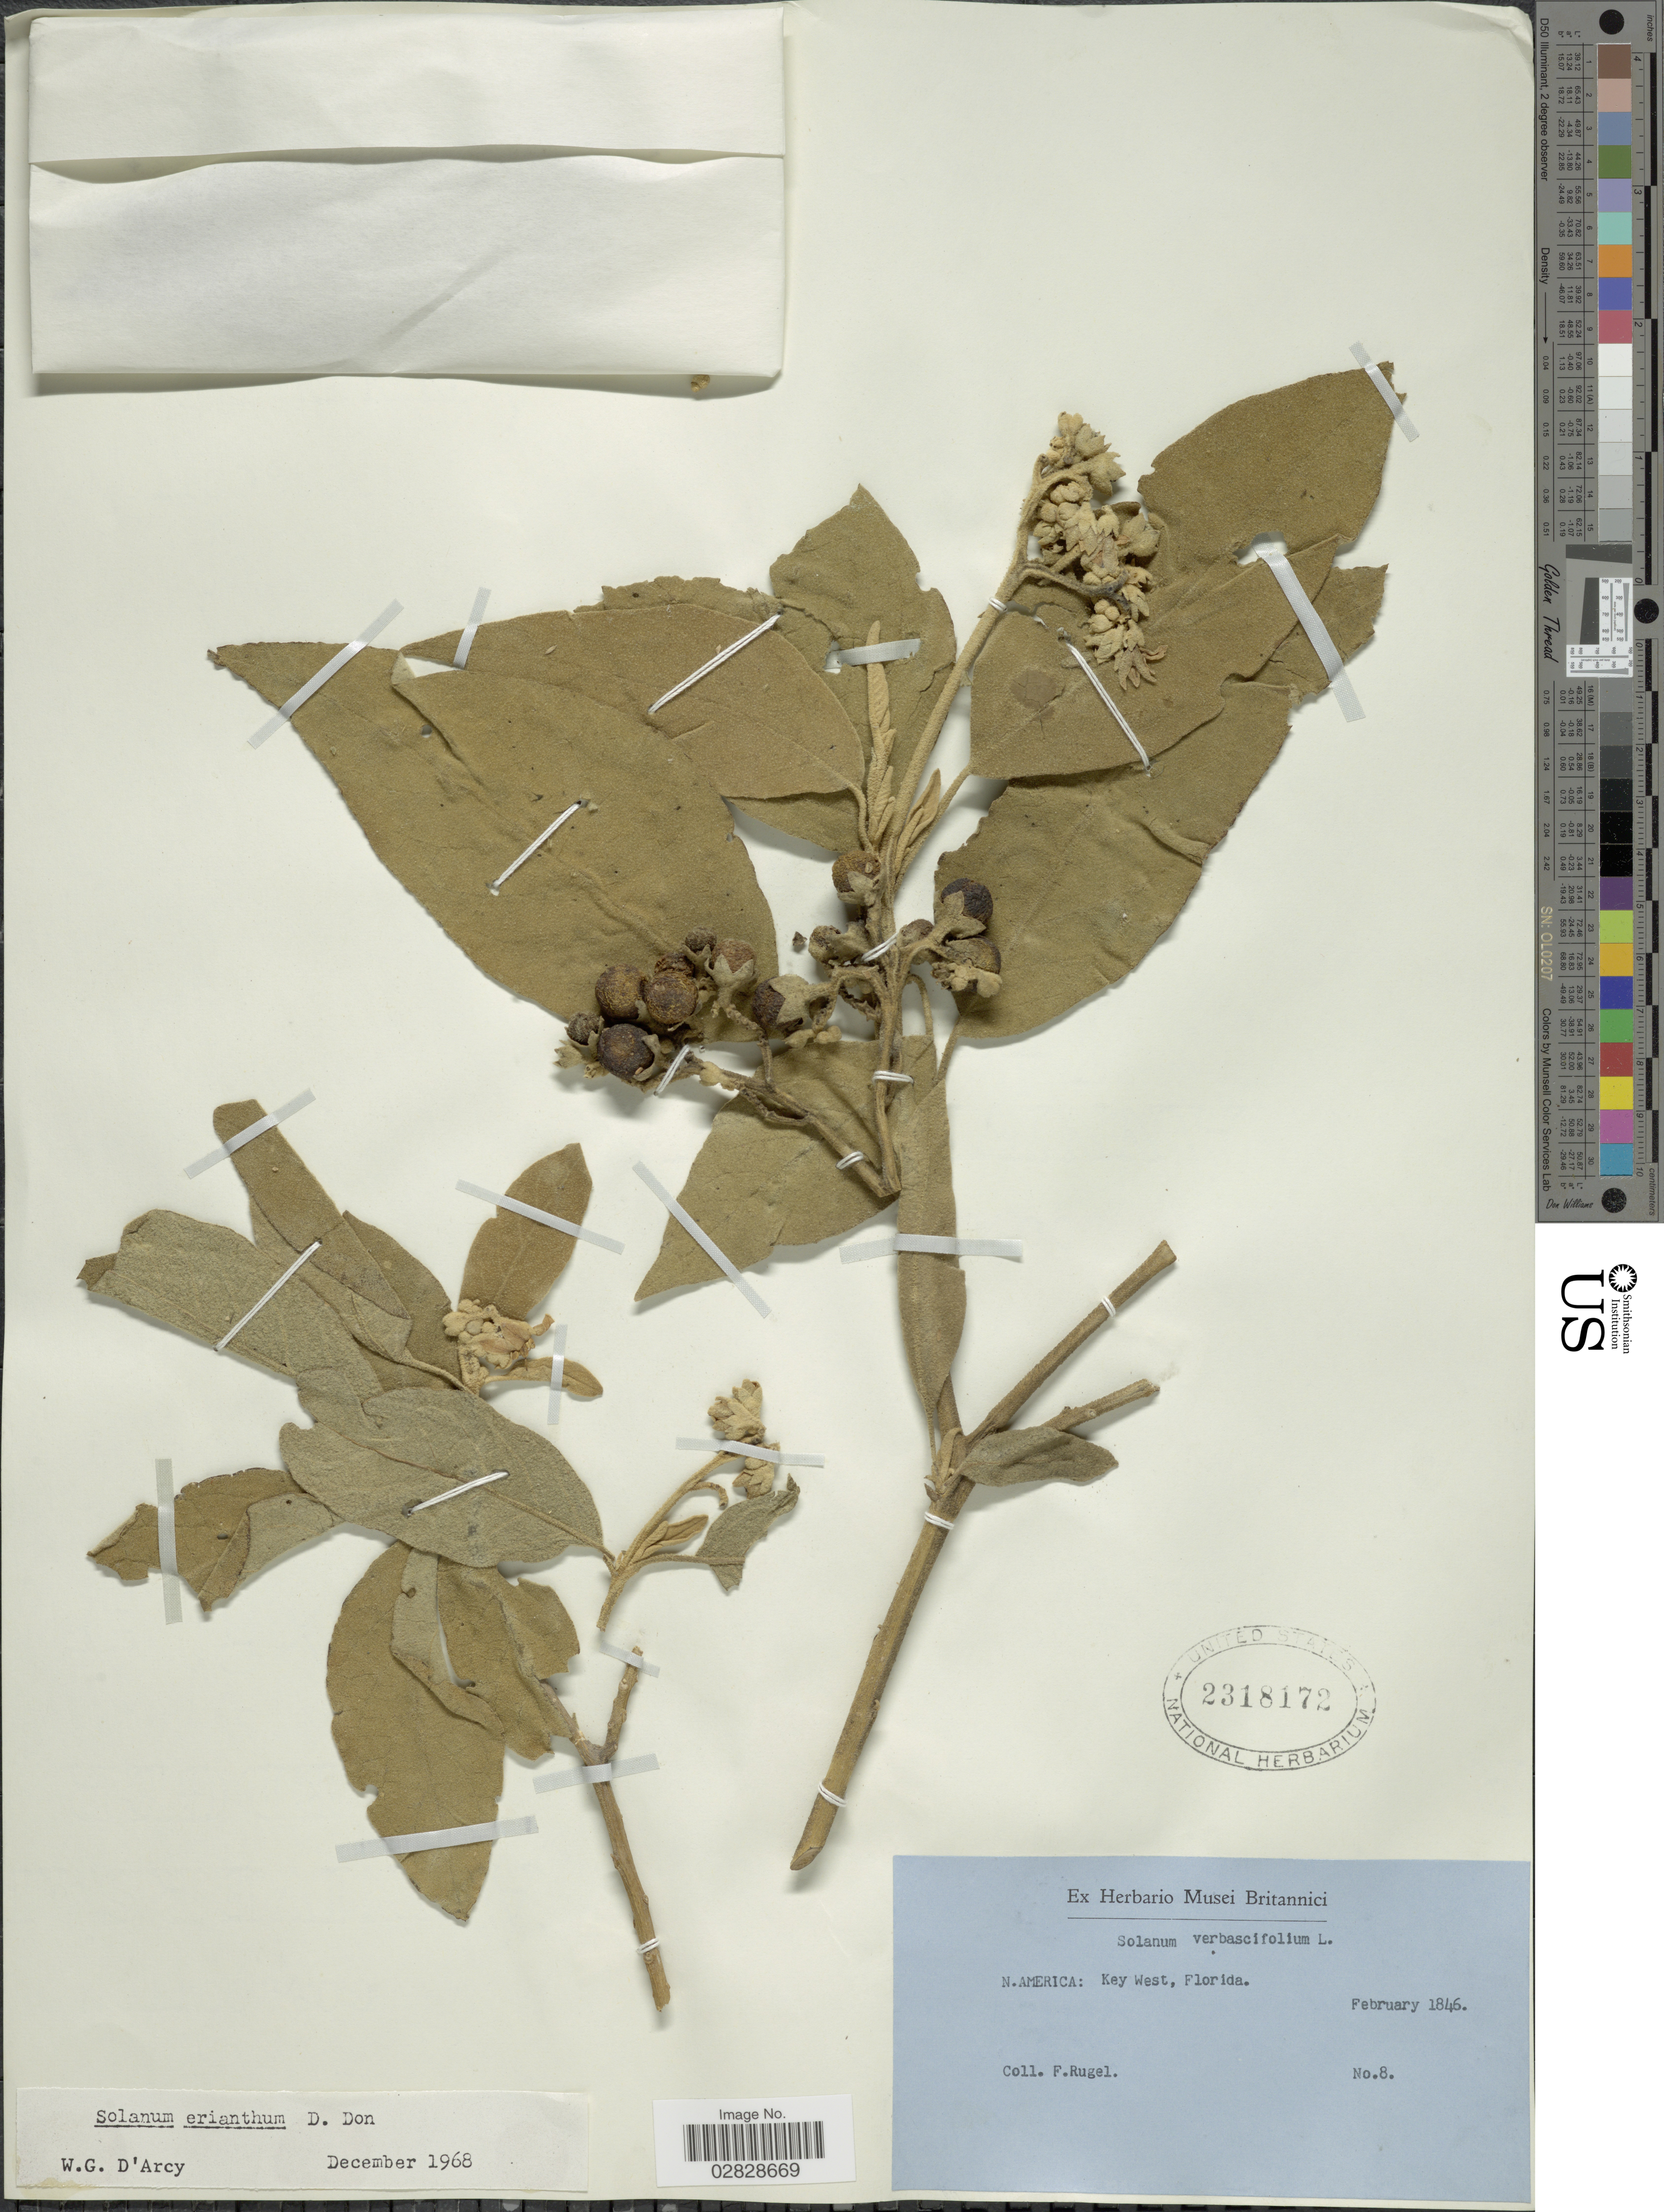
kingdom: Plantae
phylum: Tracheophyta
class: Magnoliopsida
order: Solanales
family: Solanaceae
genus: Solanum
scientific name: Solanum erianthum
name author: D. Don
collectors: F. Rugel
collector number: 8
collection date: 1846-02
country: United States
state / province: Florida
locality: Key West.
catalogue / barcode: US 2318172